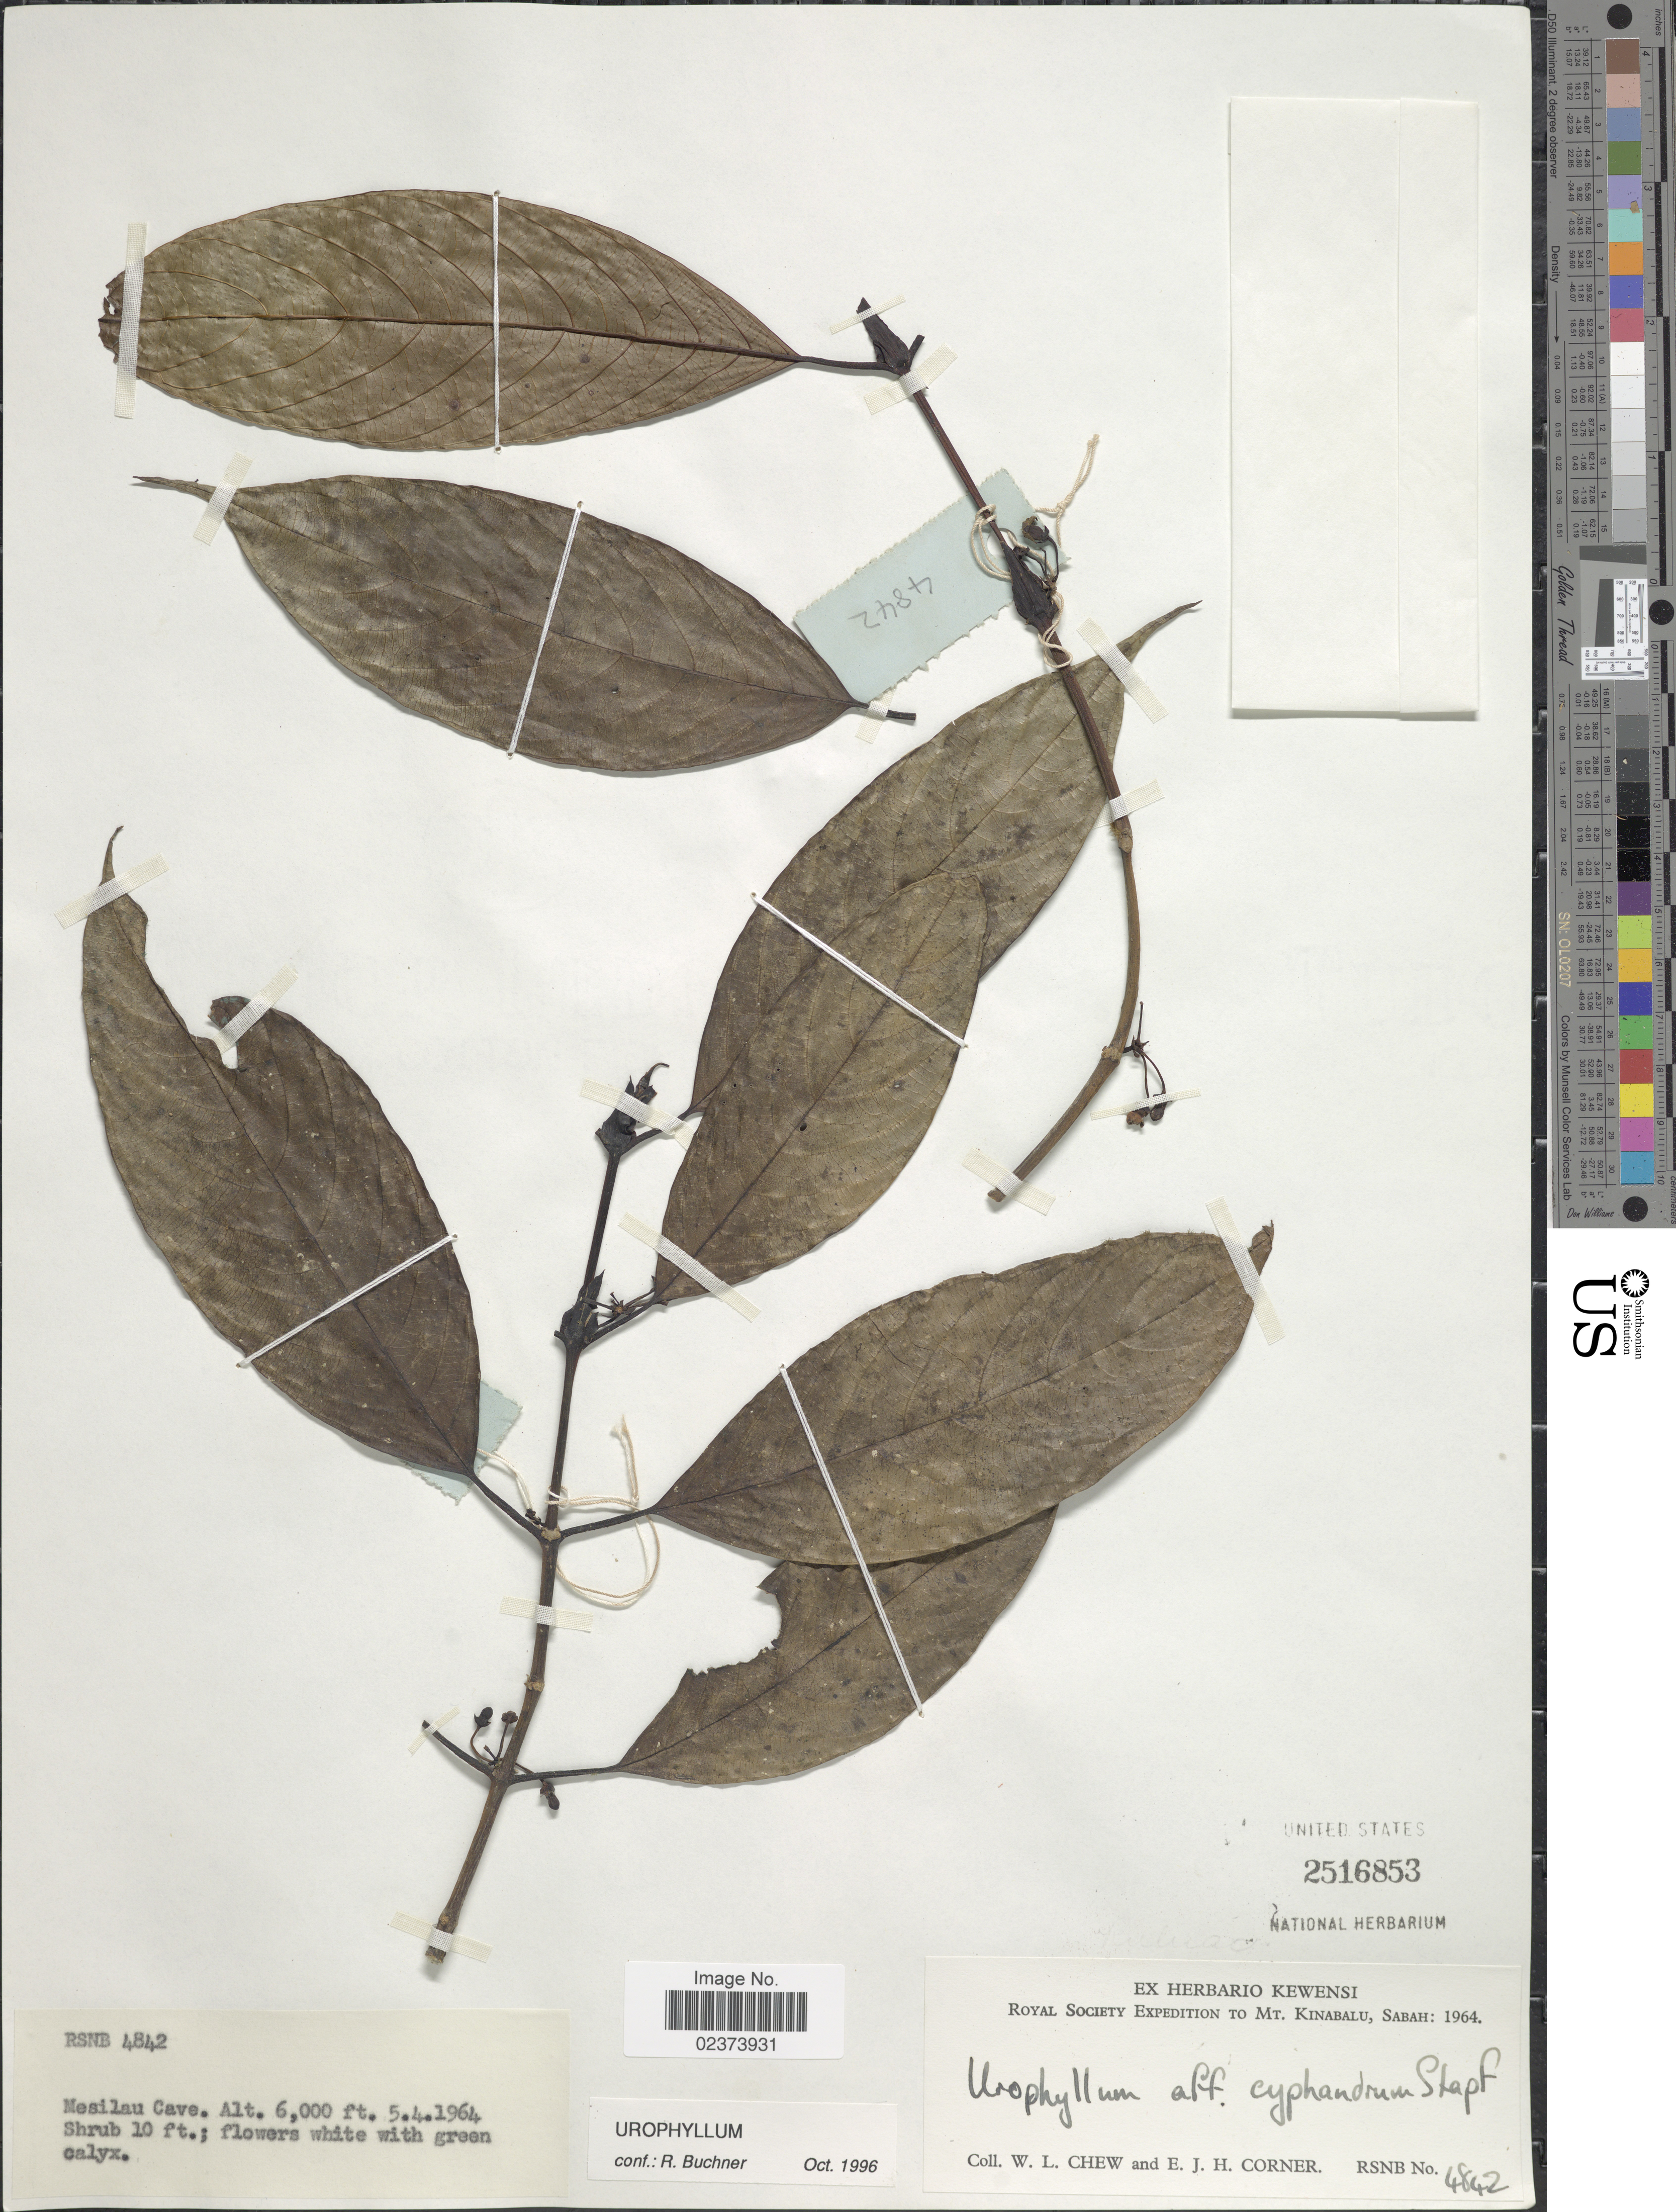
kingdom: Plantae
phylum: Tracheophyta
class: Magnoliopsida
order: Gentianales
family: Rubiaceae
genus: Urophyllum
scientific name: Urophyllum cyphandrum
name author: Stapf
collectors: W. Chew & E. Corner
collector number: RSNB 4842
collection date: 1964-04-05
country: Malaysia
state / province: Sabah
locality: Mt. Kinabalu, Sabah, Mesilau Cave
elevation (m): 1829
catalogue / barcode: US 2516853